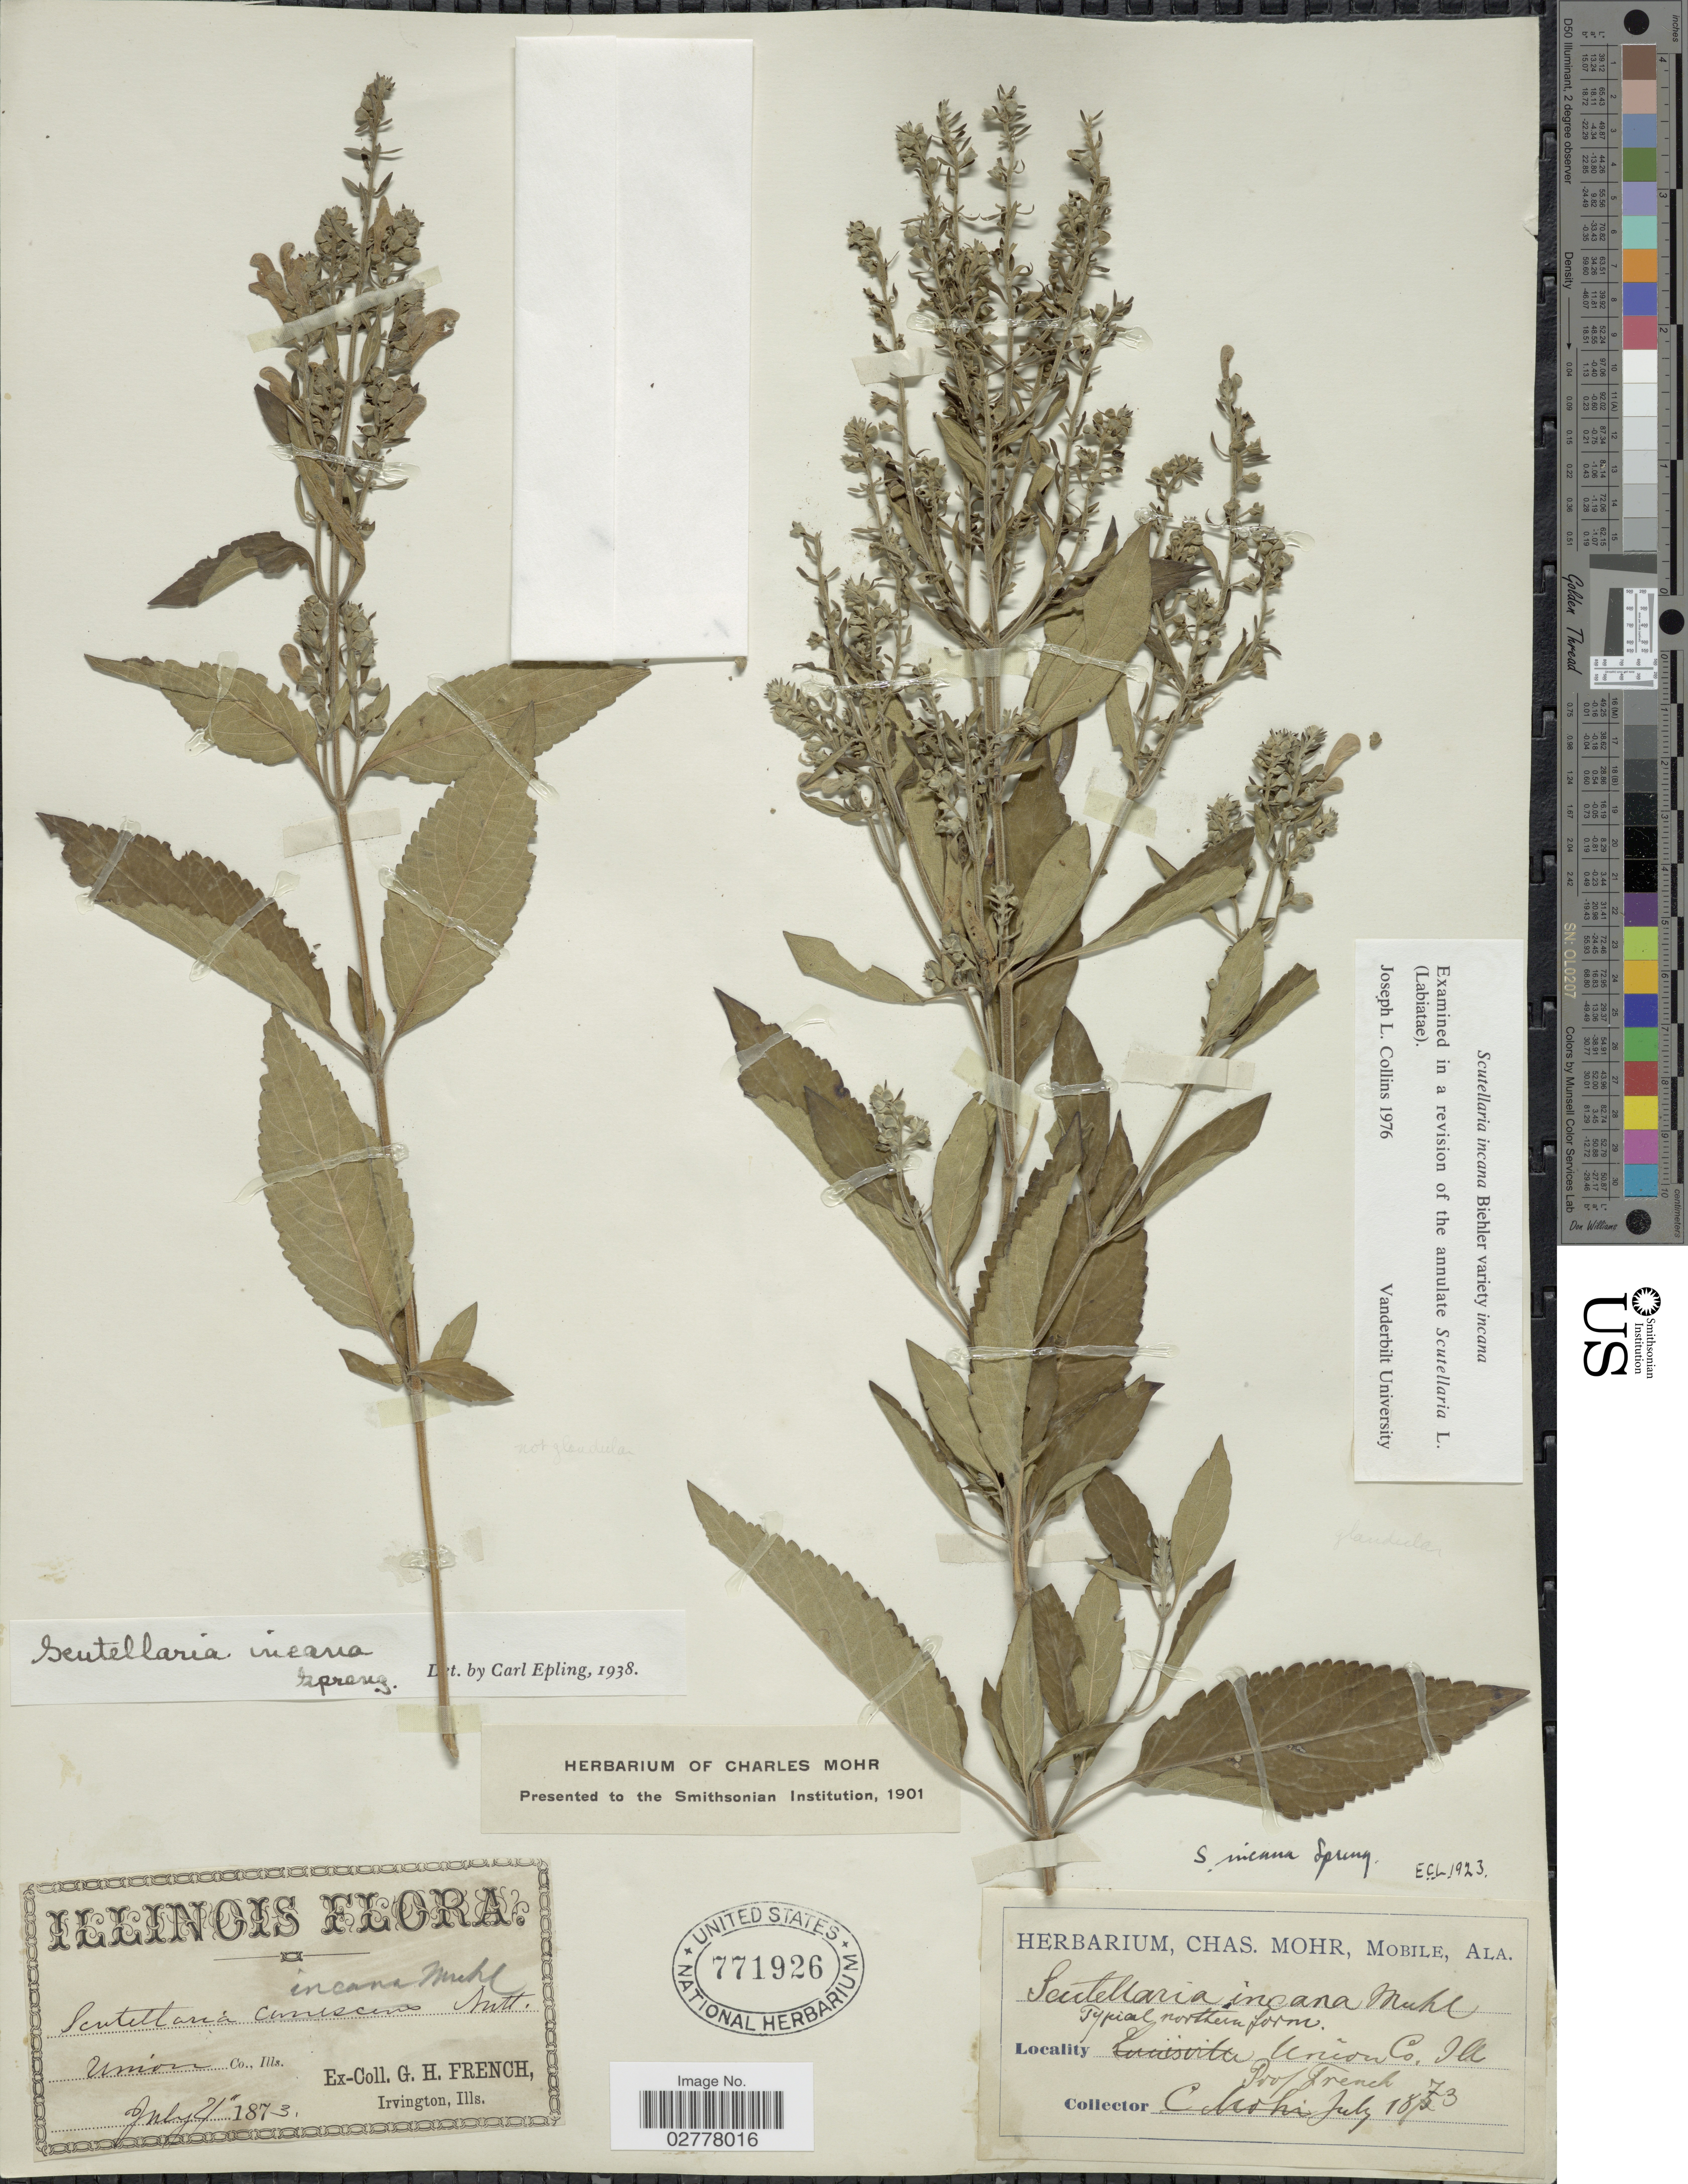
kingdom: Plantae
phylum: Tracheophyta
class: Magnoliopsida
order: Lamiales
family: Lamiaceae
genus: Scutellaria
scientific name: Scutellaria incana var. incana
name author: Biehler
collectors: G. H. French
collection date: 1873-07-21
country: United States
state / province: Illinois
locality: Union Co.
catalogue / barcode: US 771926